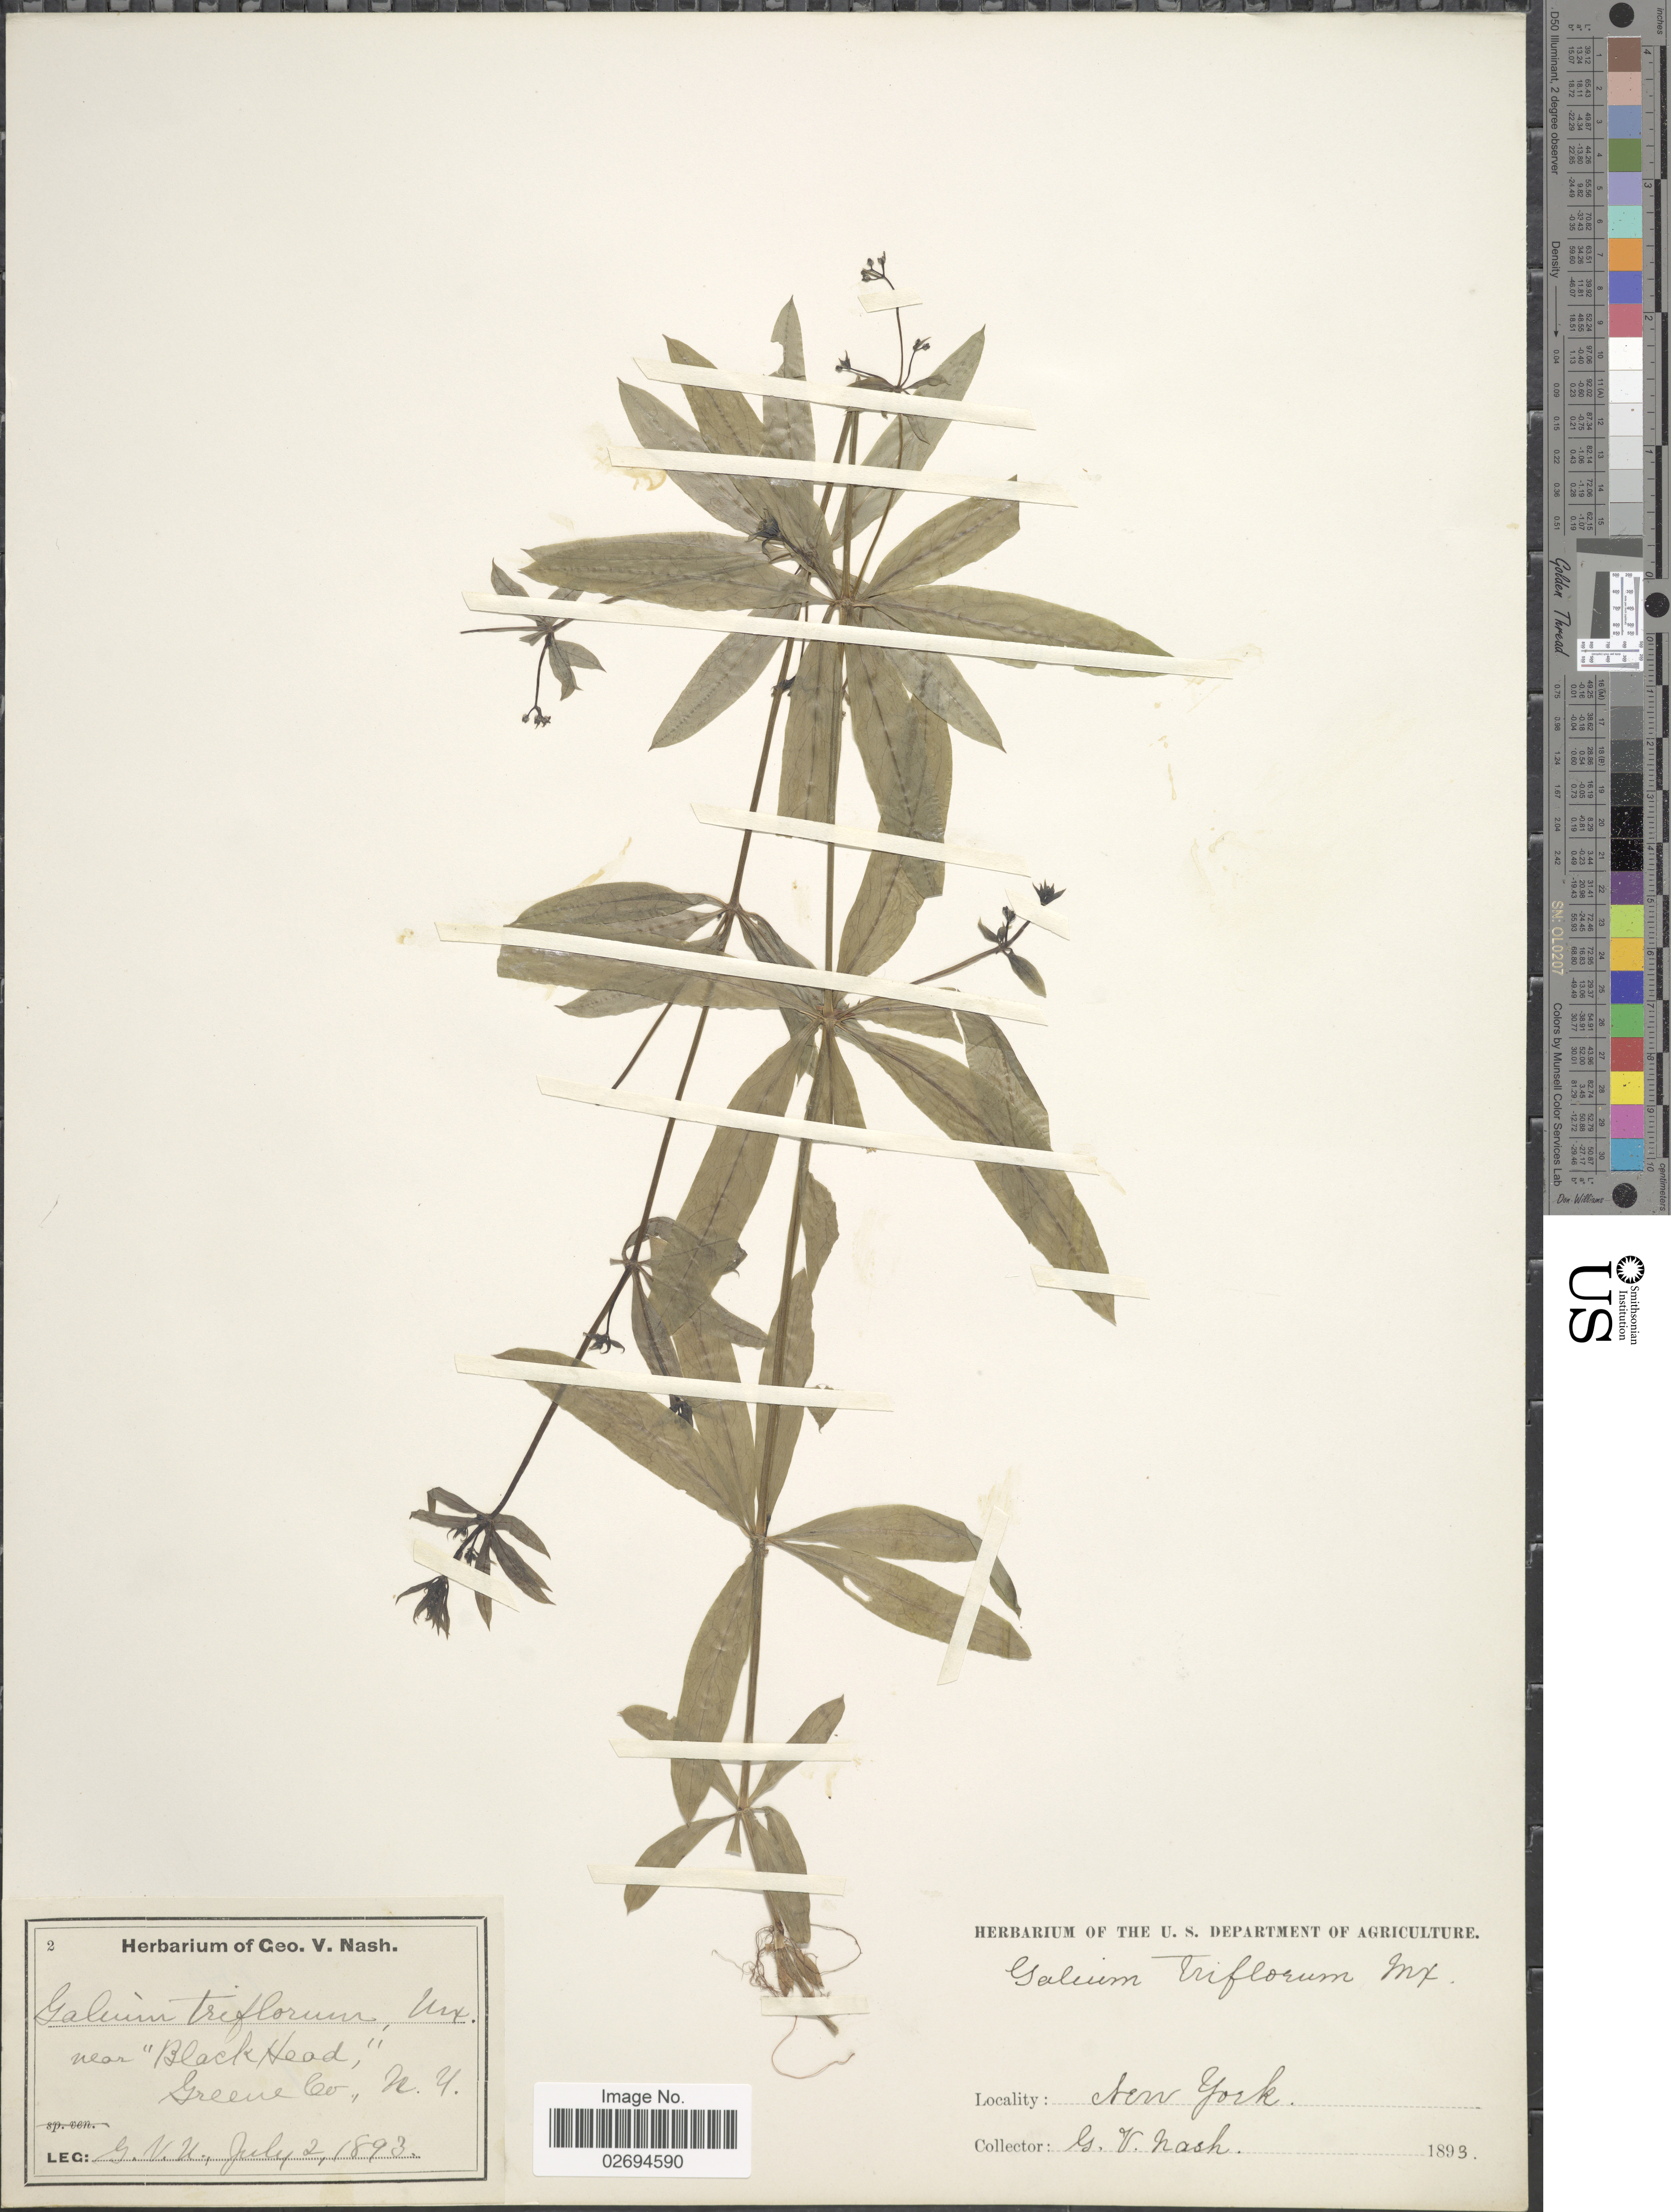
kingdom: Plantae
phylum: Tracheophyta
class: Magnoliopsida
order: Gentianales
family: Rubiaceae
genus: Galium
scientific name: Galium triflorum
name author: Michx.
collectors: G. V. Nash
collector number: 2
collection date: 1893-07-02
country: United States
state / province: New York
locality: Near "Blackhead," Greene Co.